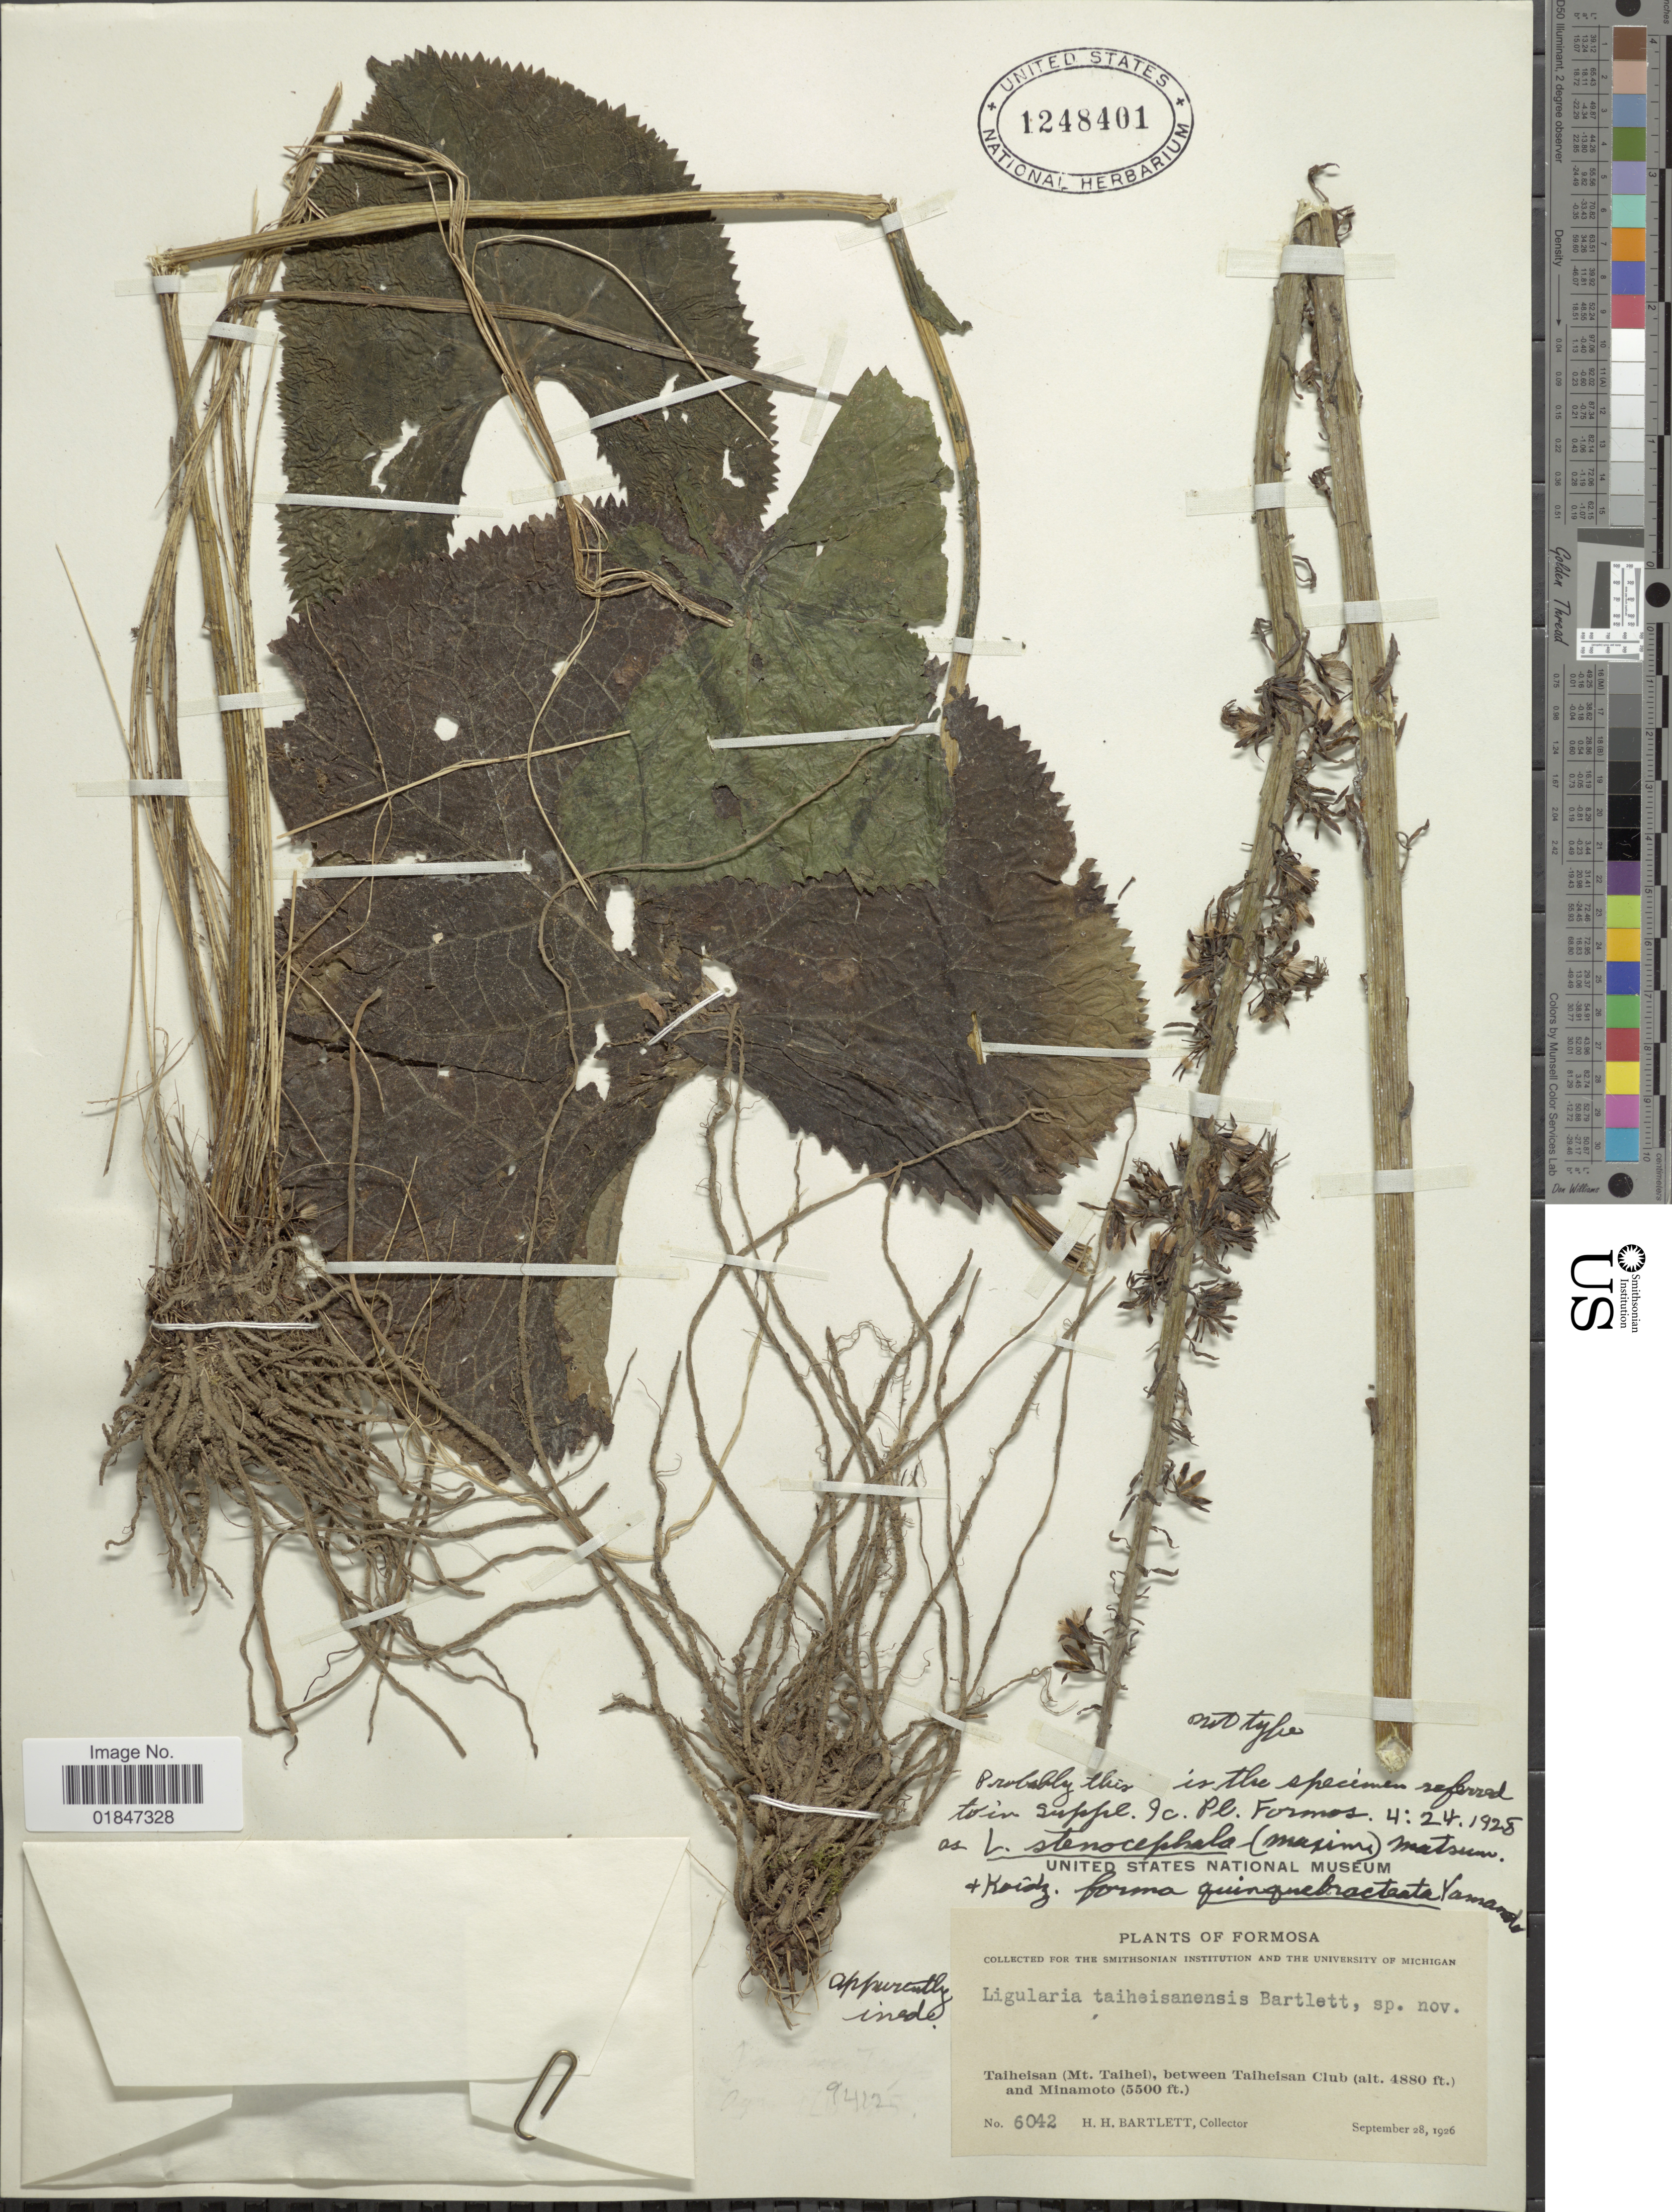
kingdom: Plantae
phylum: Tracheophyta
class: Magnoliopsida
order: Asterales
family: Asteraceae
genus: Pojarkovia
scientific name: Pojarkovia pojarkovae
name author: (Schischk.) Greuter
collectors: H. H. Bartlett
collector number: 6042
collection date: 1926-09-28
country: Taiwan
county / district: Yilan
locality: Formosa, Taiheisan (Mt. Taihei), between Taiheisan Club and Minamoto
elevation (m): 1487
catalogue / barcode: US 1248401